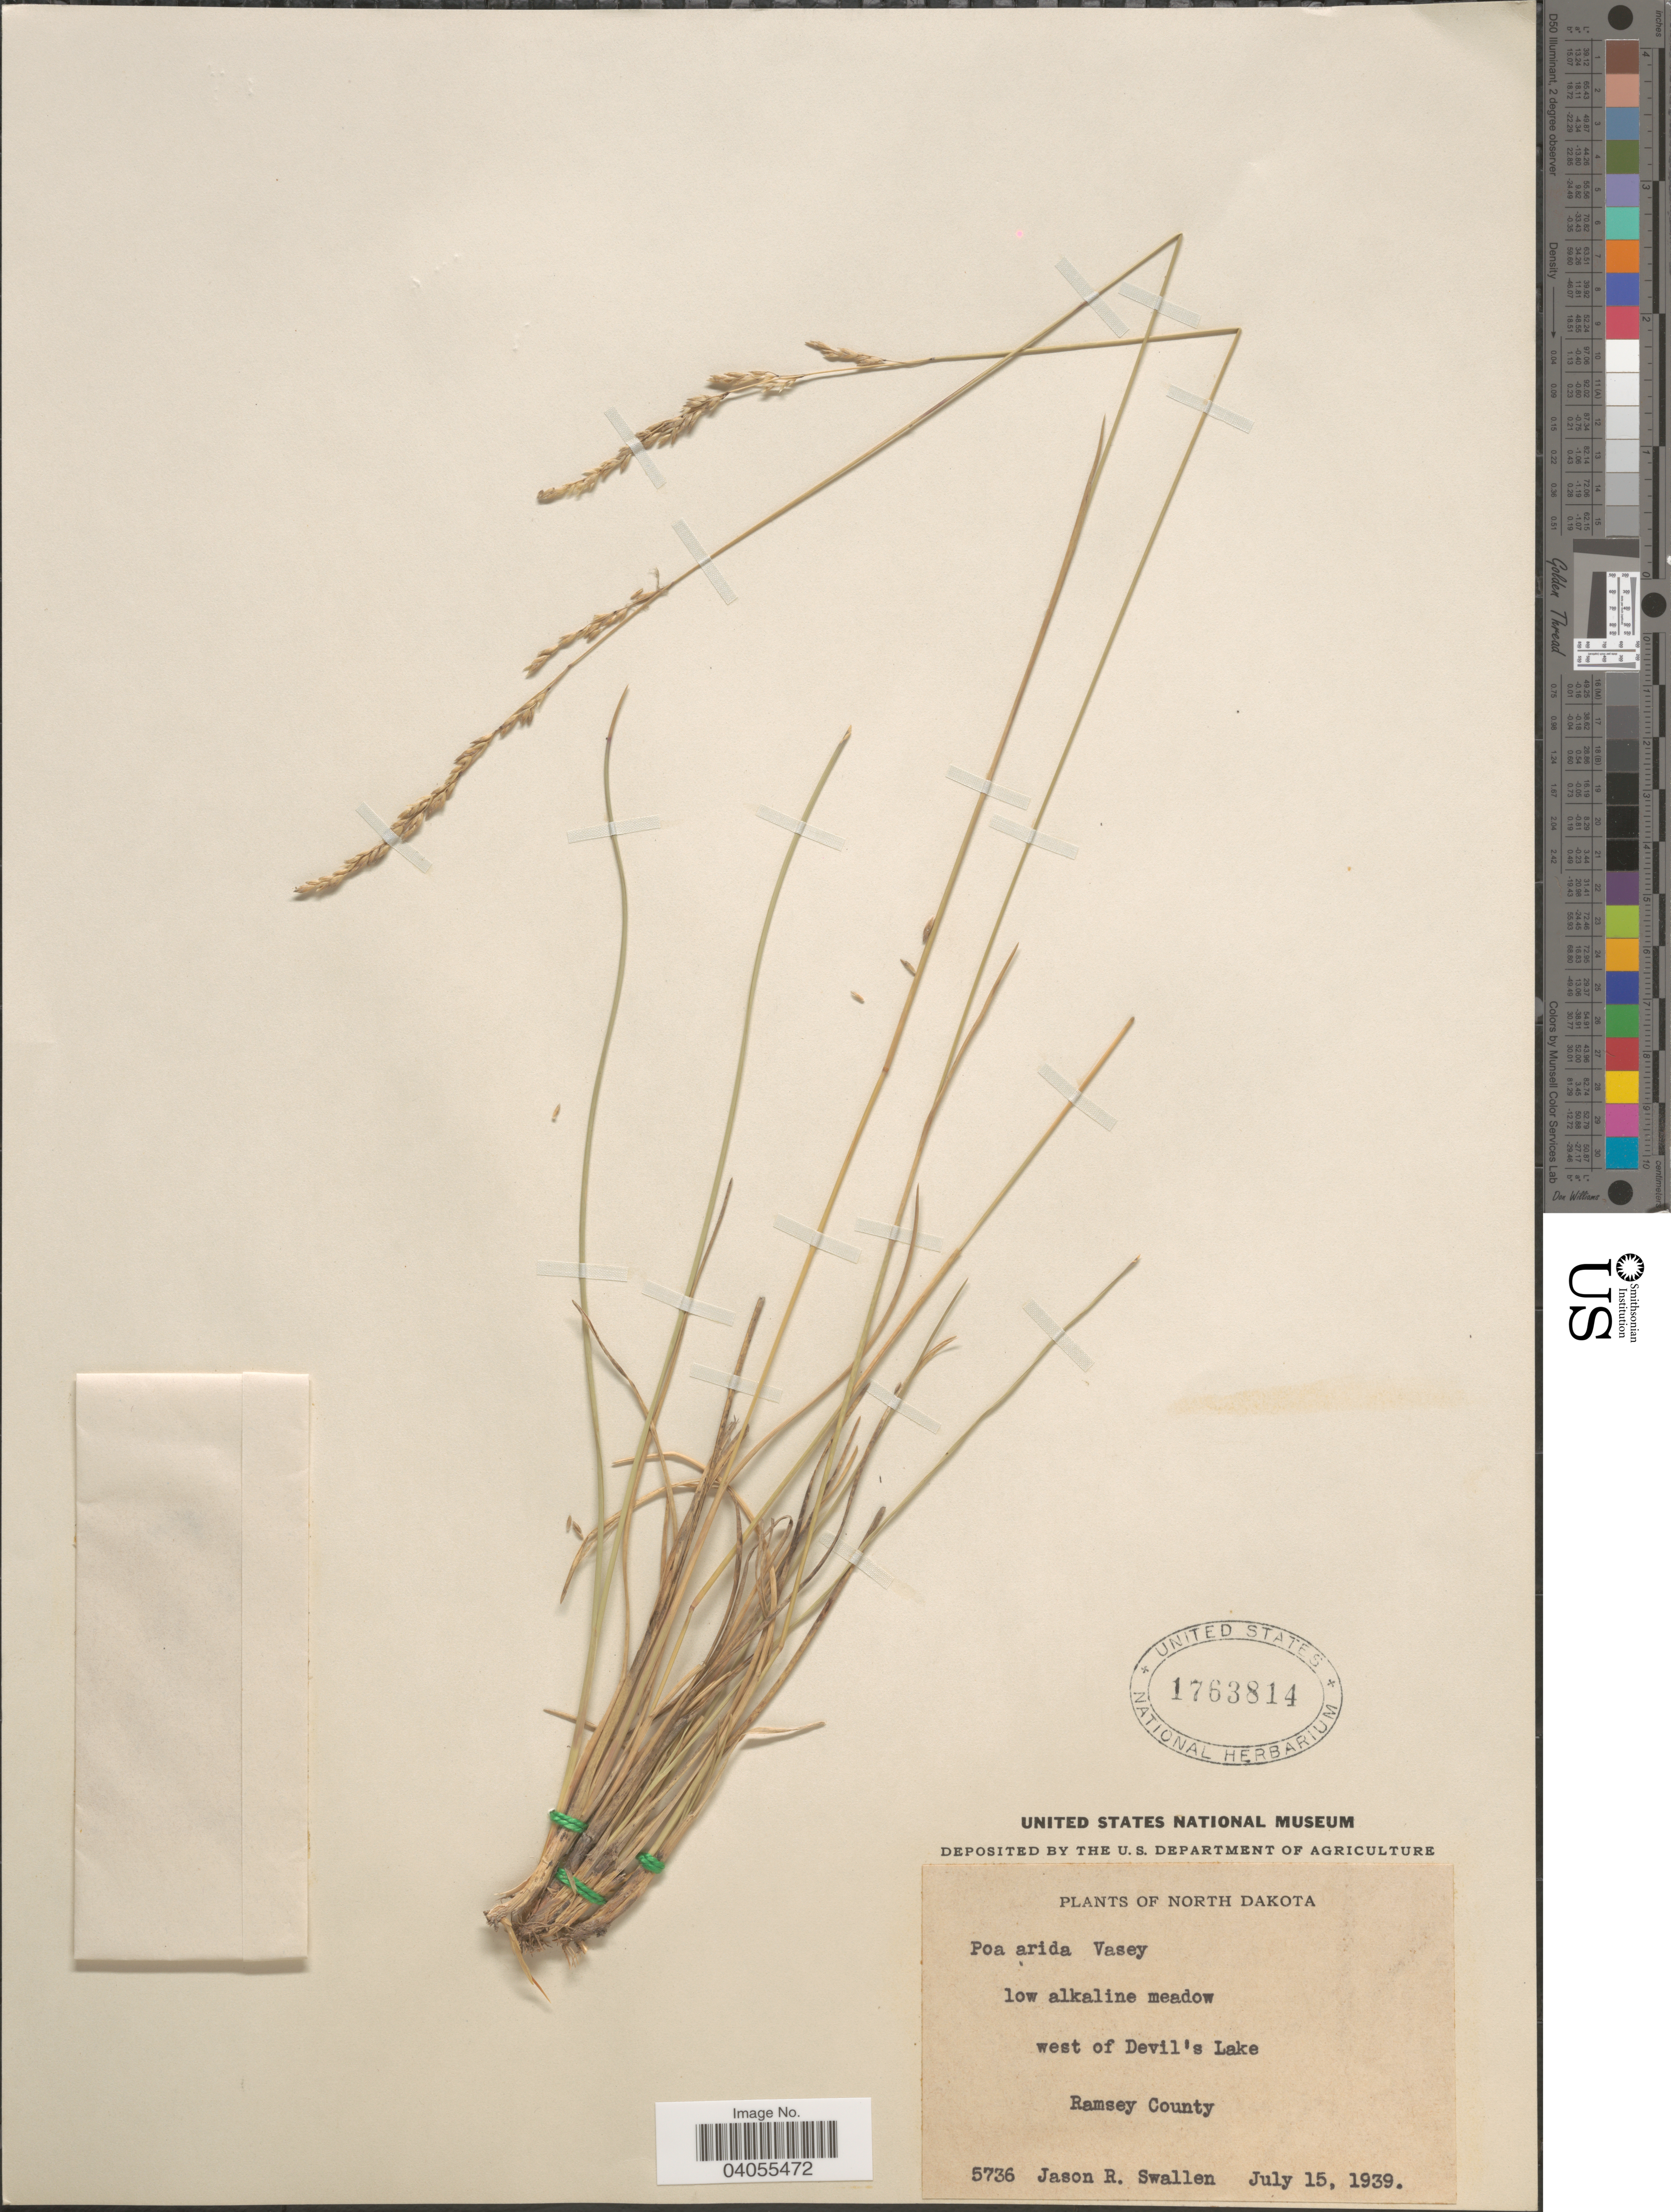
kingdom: Plantae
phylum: Tracheophyta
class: Liliopsida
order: Poales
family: Poaceae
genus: Poa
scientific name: Poa arida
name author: Vasey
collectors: J. R. Swallen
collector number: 5736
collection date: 1939-07-15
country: United States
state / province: North Dakota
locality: West of Devil's Lake. Ramsey County.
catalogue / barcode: US 1763814